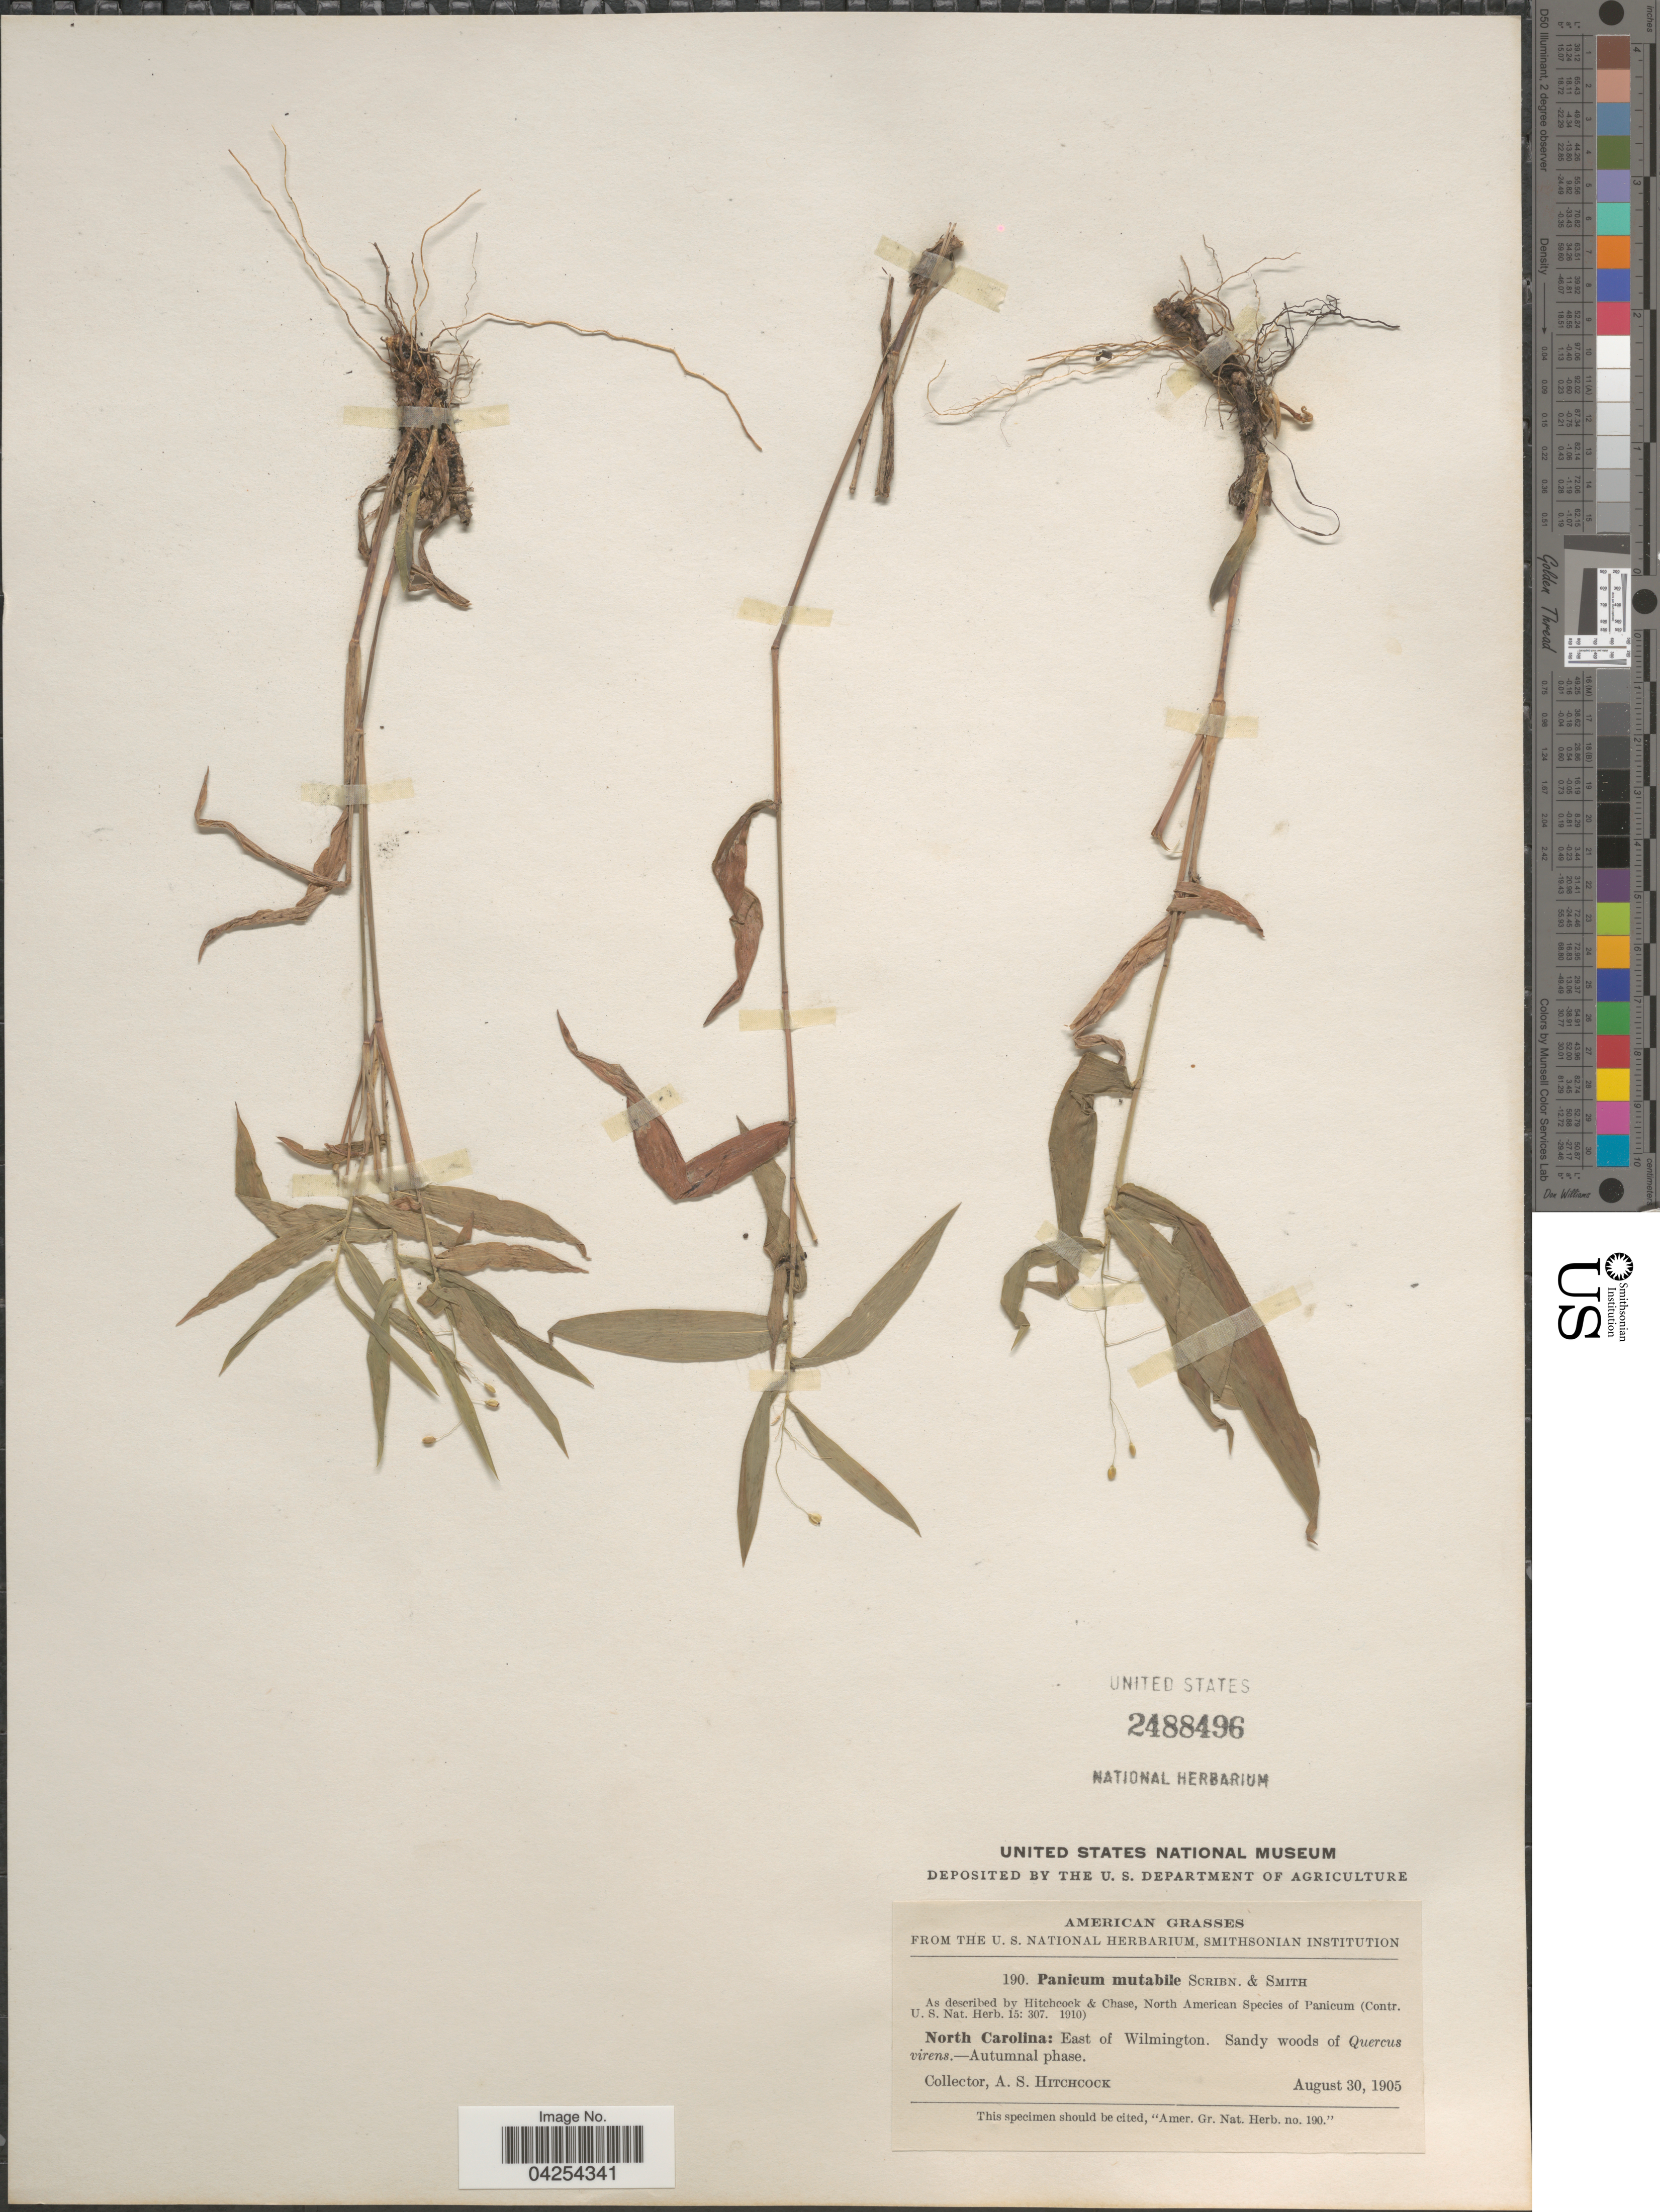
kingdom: Plantae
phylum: Tracheophyta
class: Liliopsida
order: Poales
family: Poaceae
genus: Dichanthelium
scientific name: Dichanthelium commutatum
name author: (Schult.) Gould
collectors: A. S. Hitchcock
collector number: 190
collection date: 1905-08-30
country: United States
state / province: North Carolina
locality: East of Wilmington.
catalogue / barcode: US 2488496